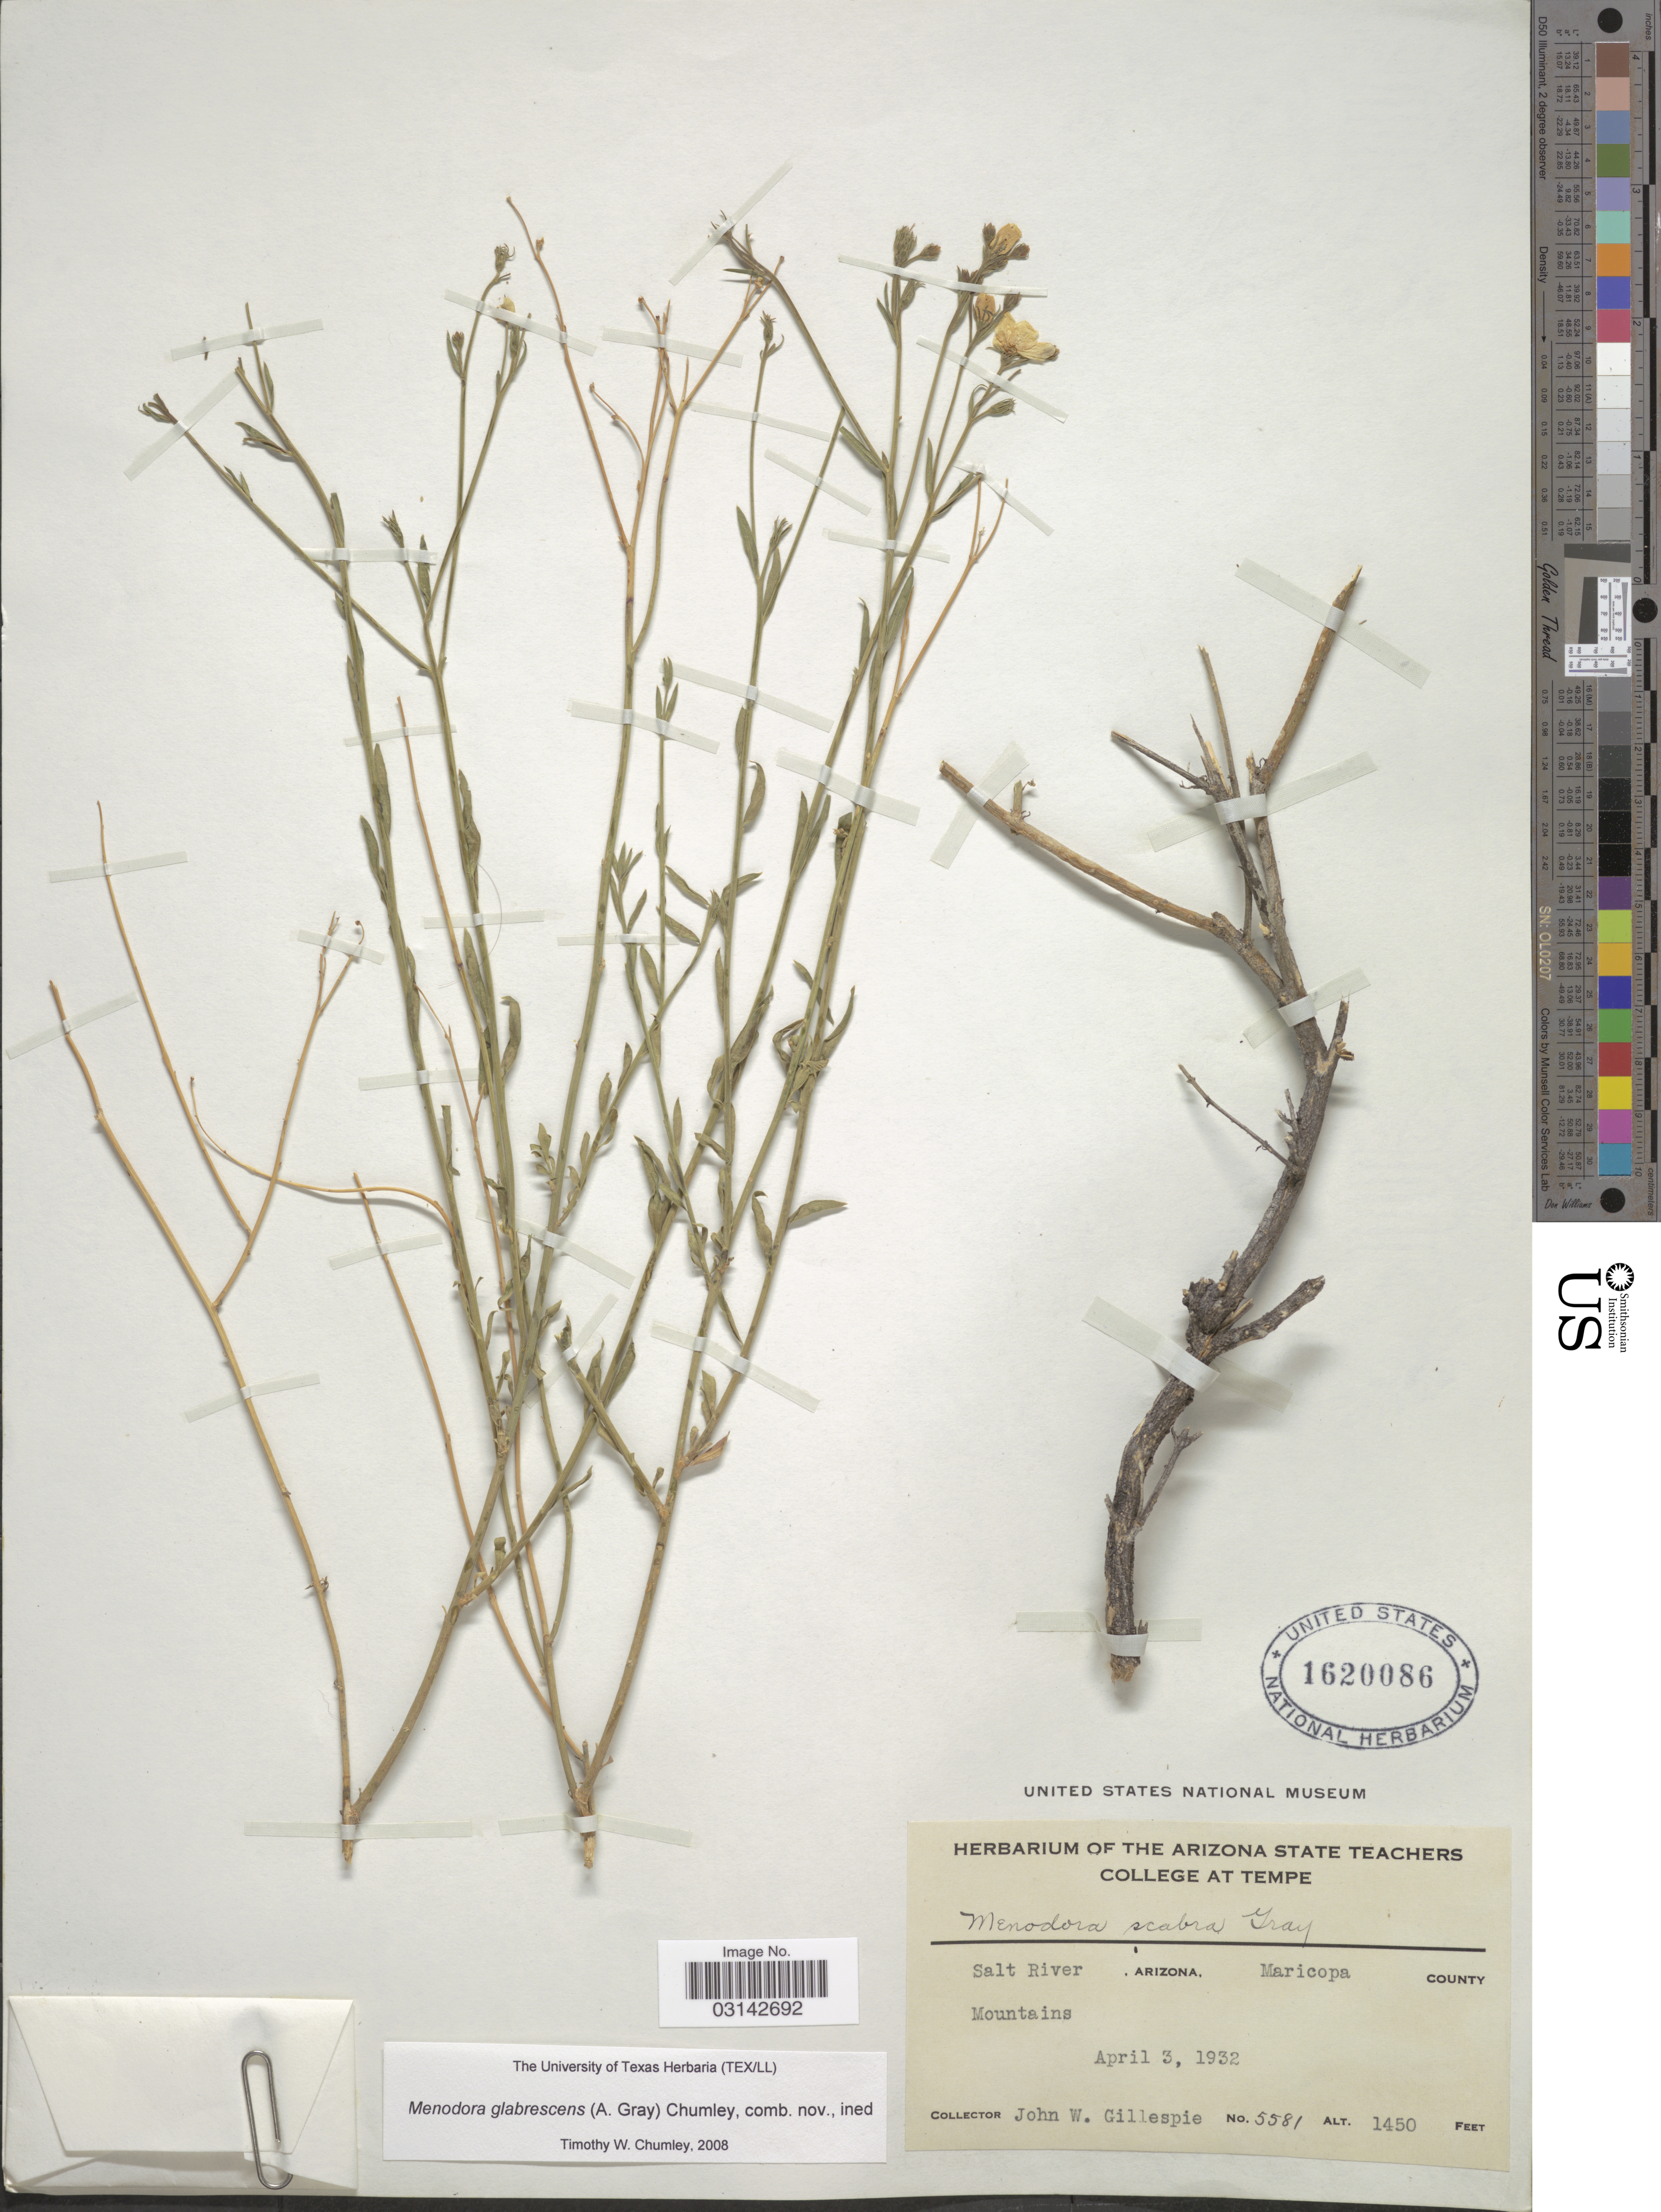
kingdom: Plantae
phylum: Tracheophyta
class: Magnoliopsida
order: Lamiales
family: Oleaceae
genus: Menodora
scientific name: Menodora glabrescens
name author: Chumley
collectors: J. W. Gillespie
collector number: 5581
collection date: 1932-04-03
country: United States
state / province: Arizona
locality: Salt River, Maricopa County, Mountains.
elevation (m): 442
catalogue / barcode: US 1620086